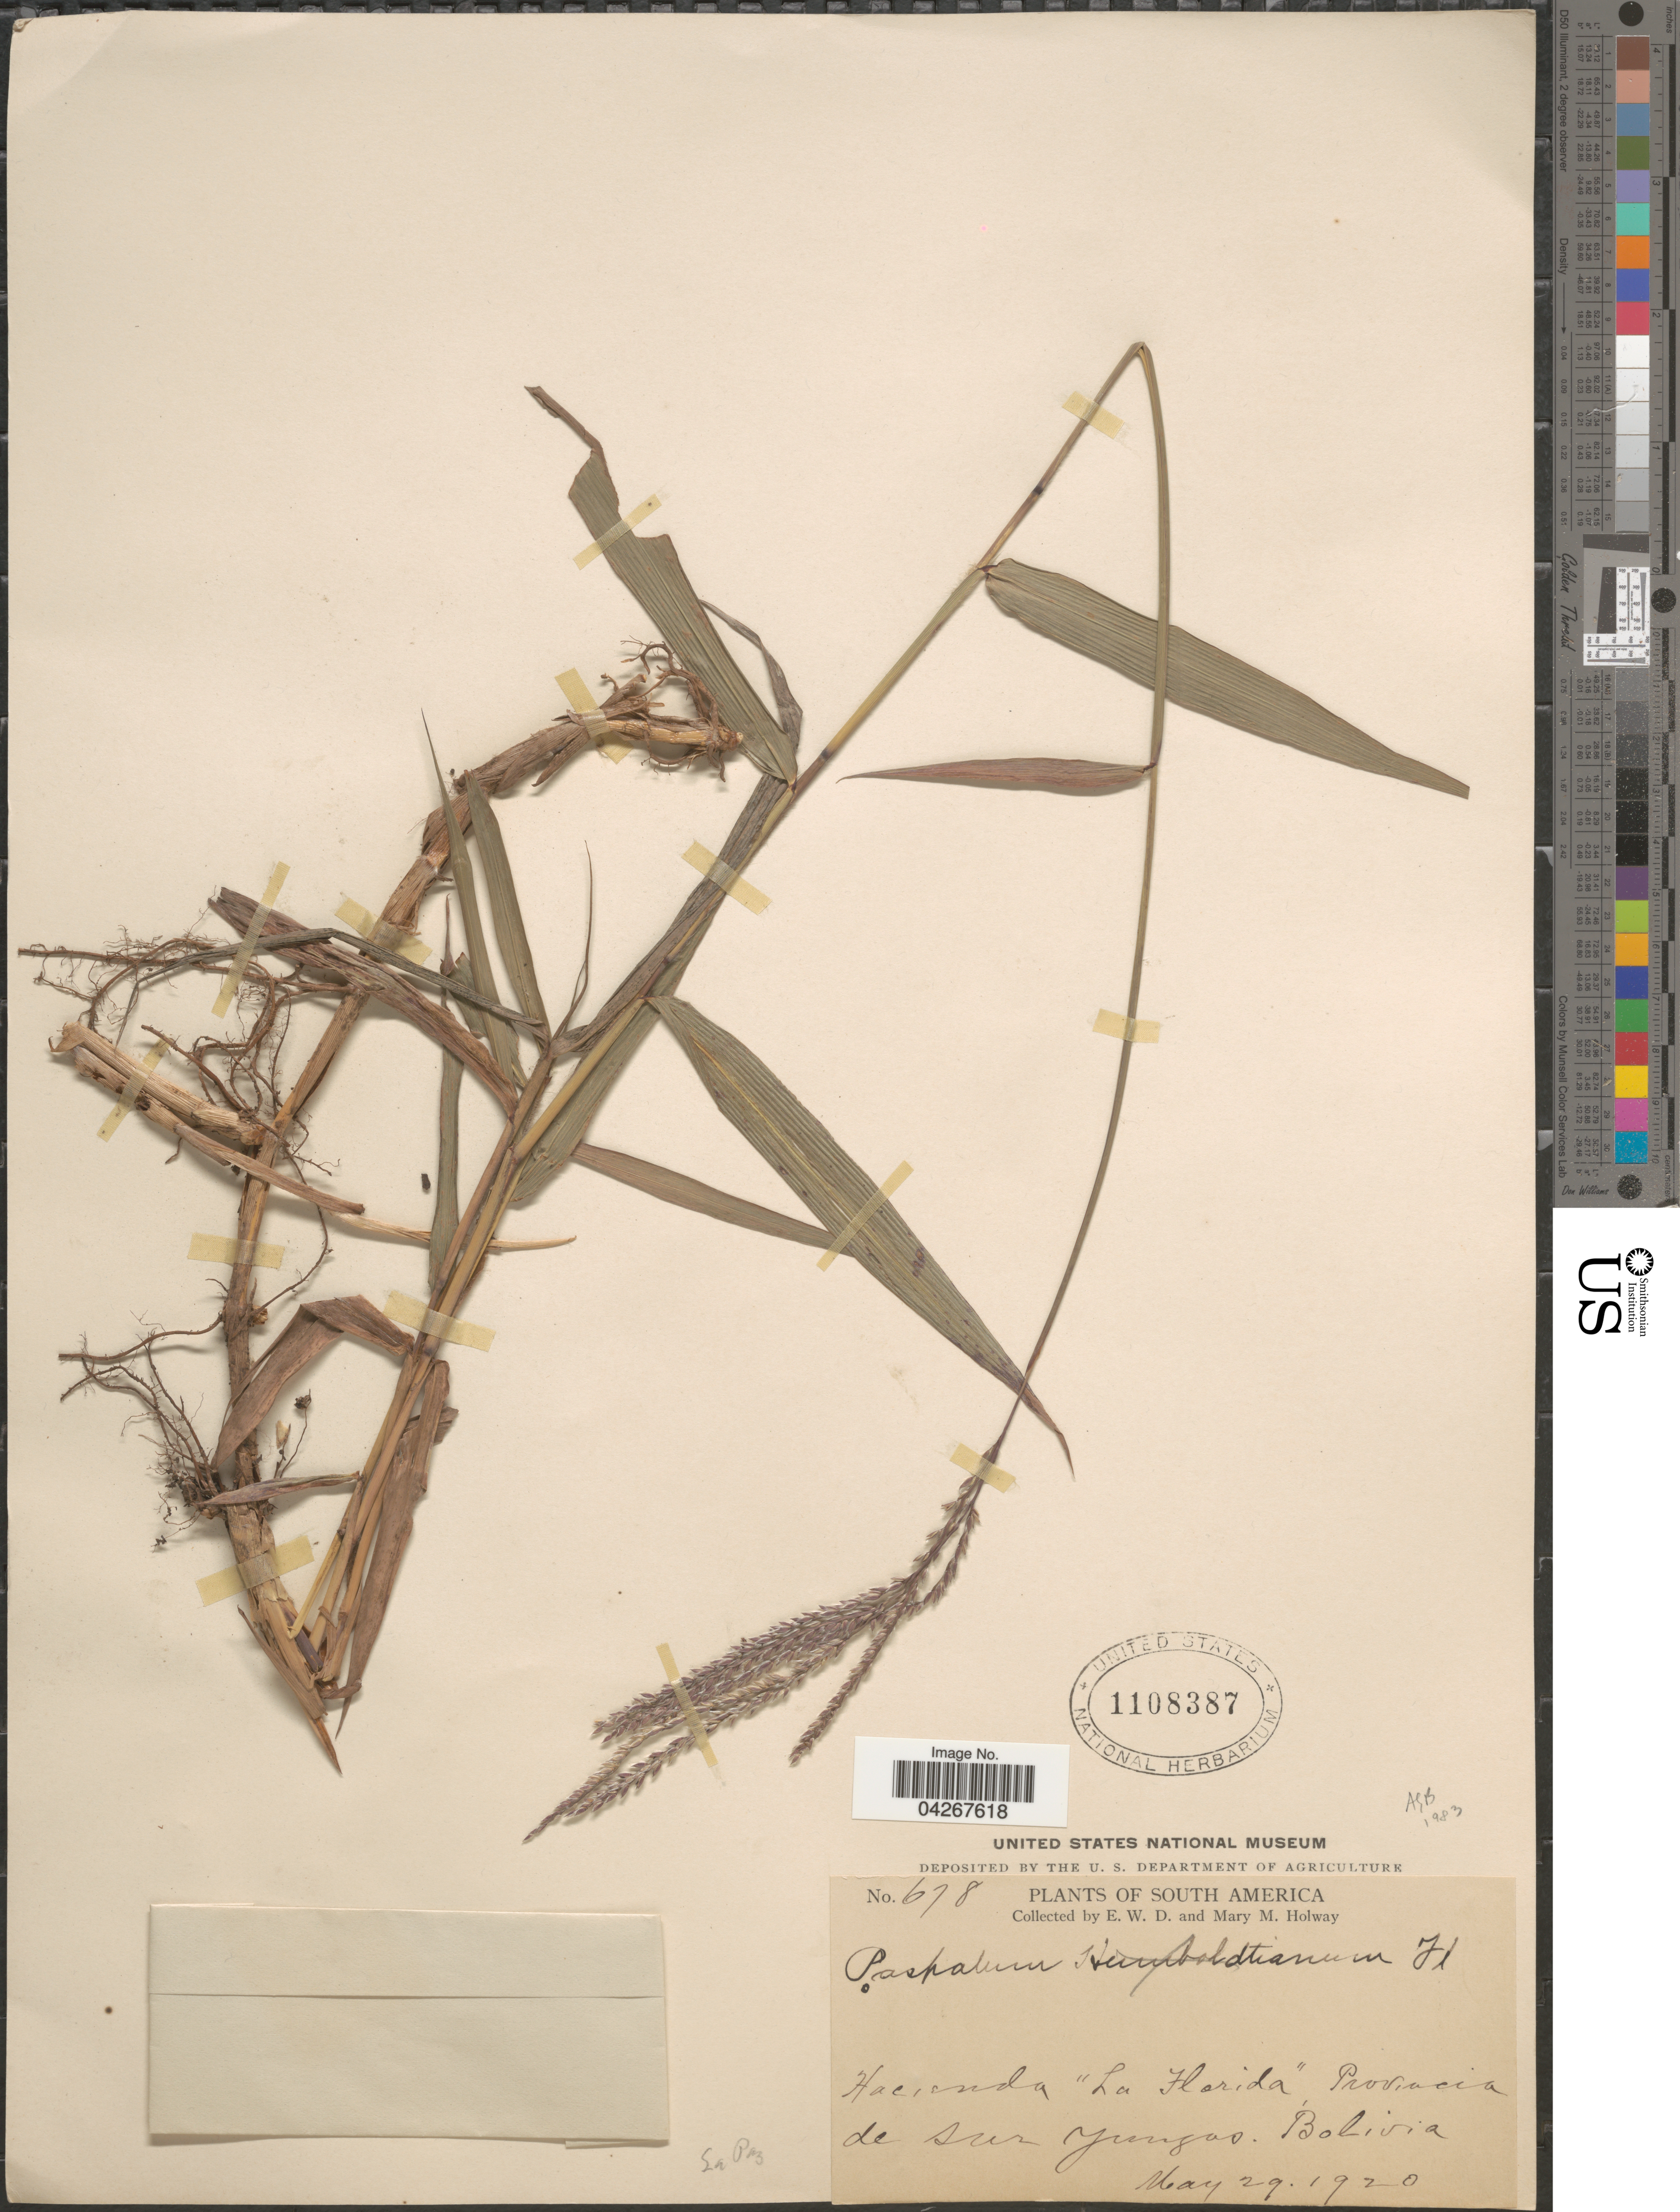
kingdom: Plantae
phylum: Tracheophyta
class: Liliopsida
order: Poales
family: Poaceae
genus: Paspalum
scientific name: Paspalum buchtienii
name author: Hack.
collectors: E. W. D. Holway & M. M. Holway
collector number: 678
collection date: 1920-05-29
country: Bolivia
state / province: La Paz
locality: Hacienda "La Florida", Provincia de Sur Yungas.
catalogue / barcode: US 1108387